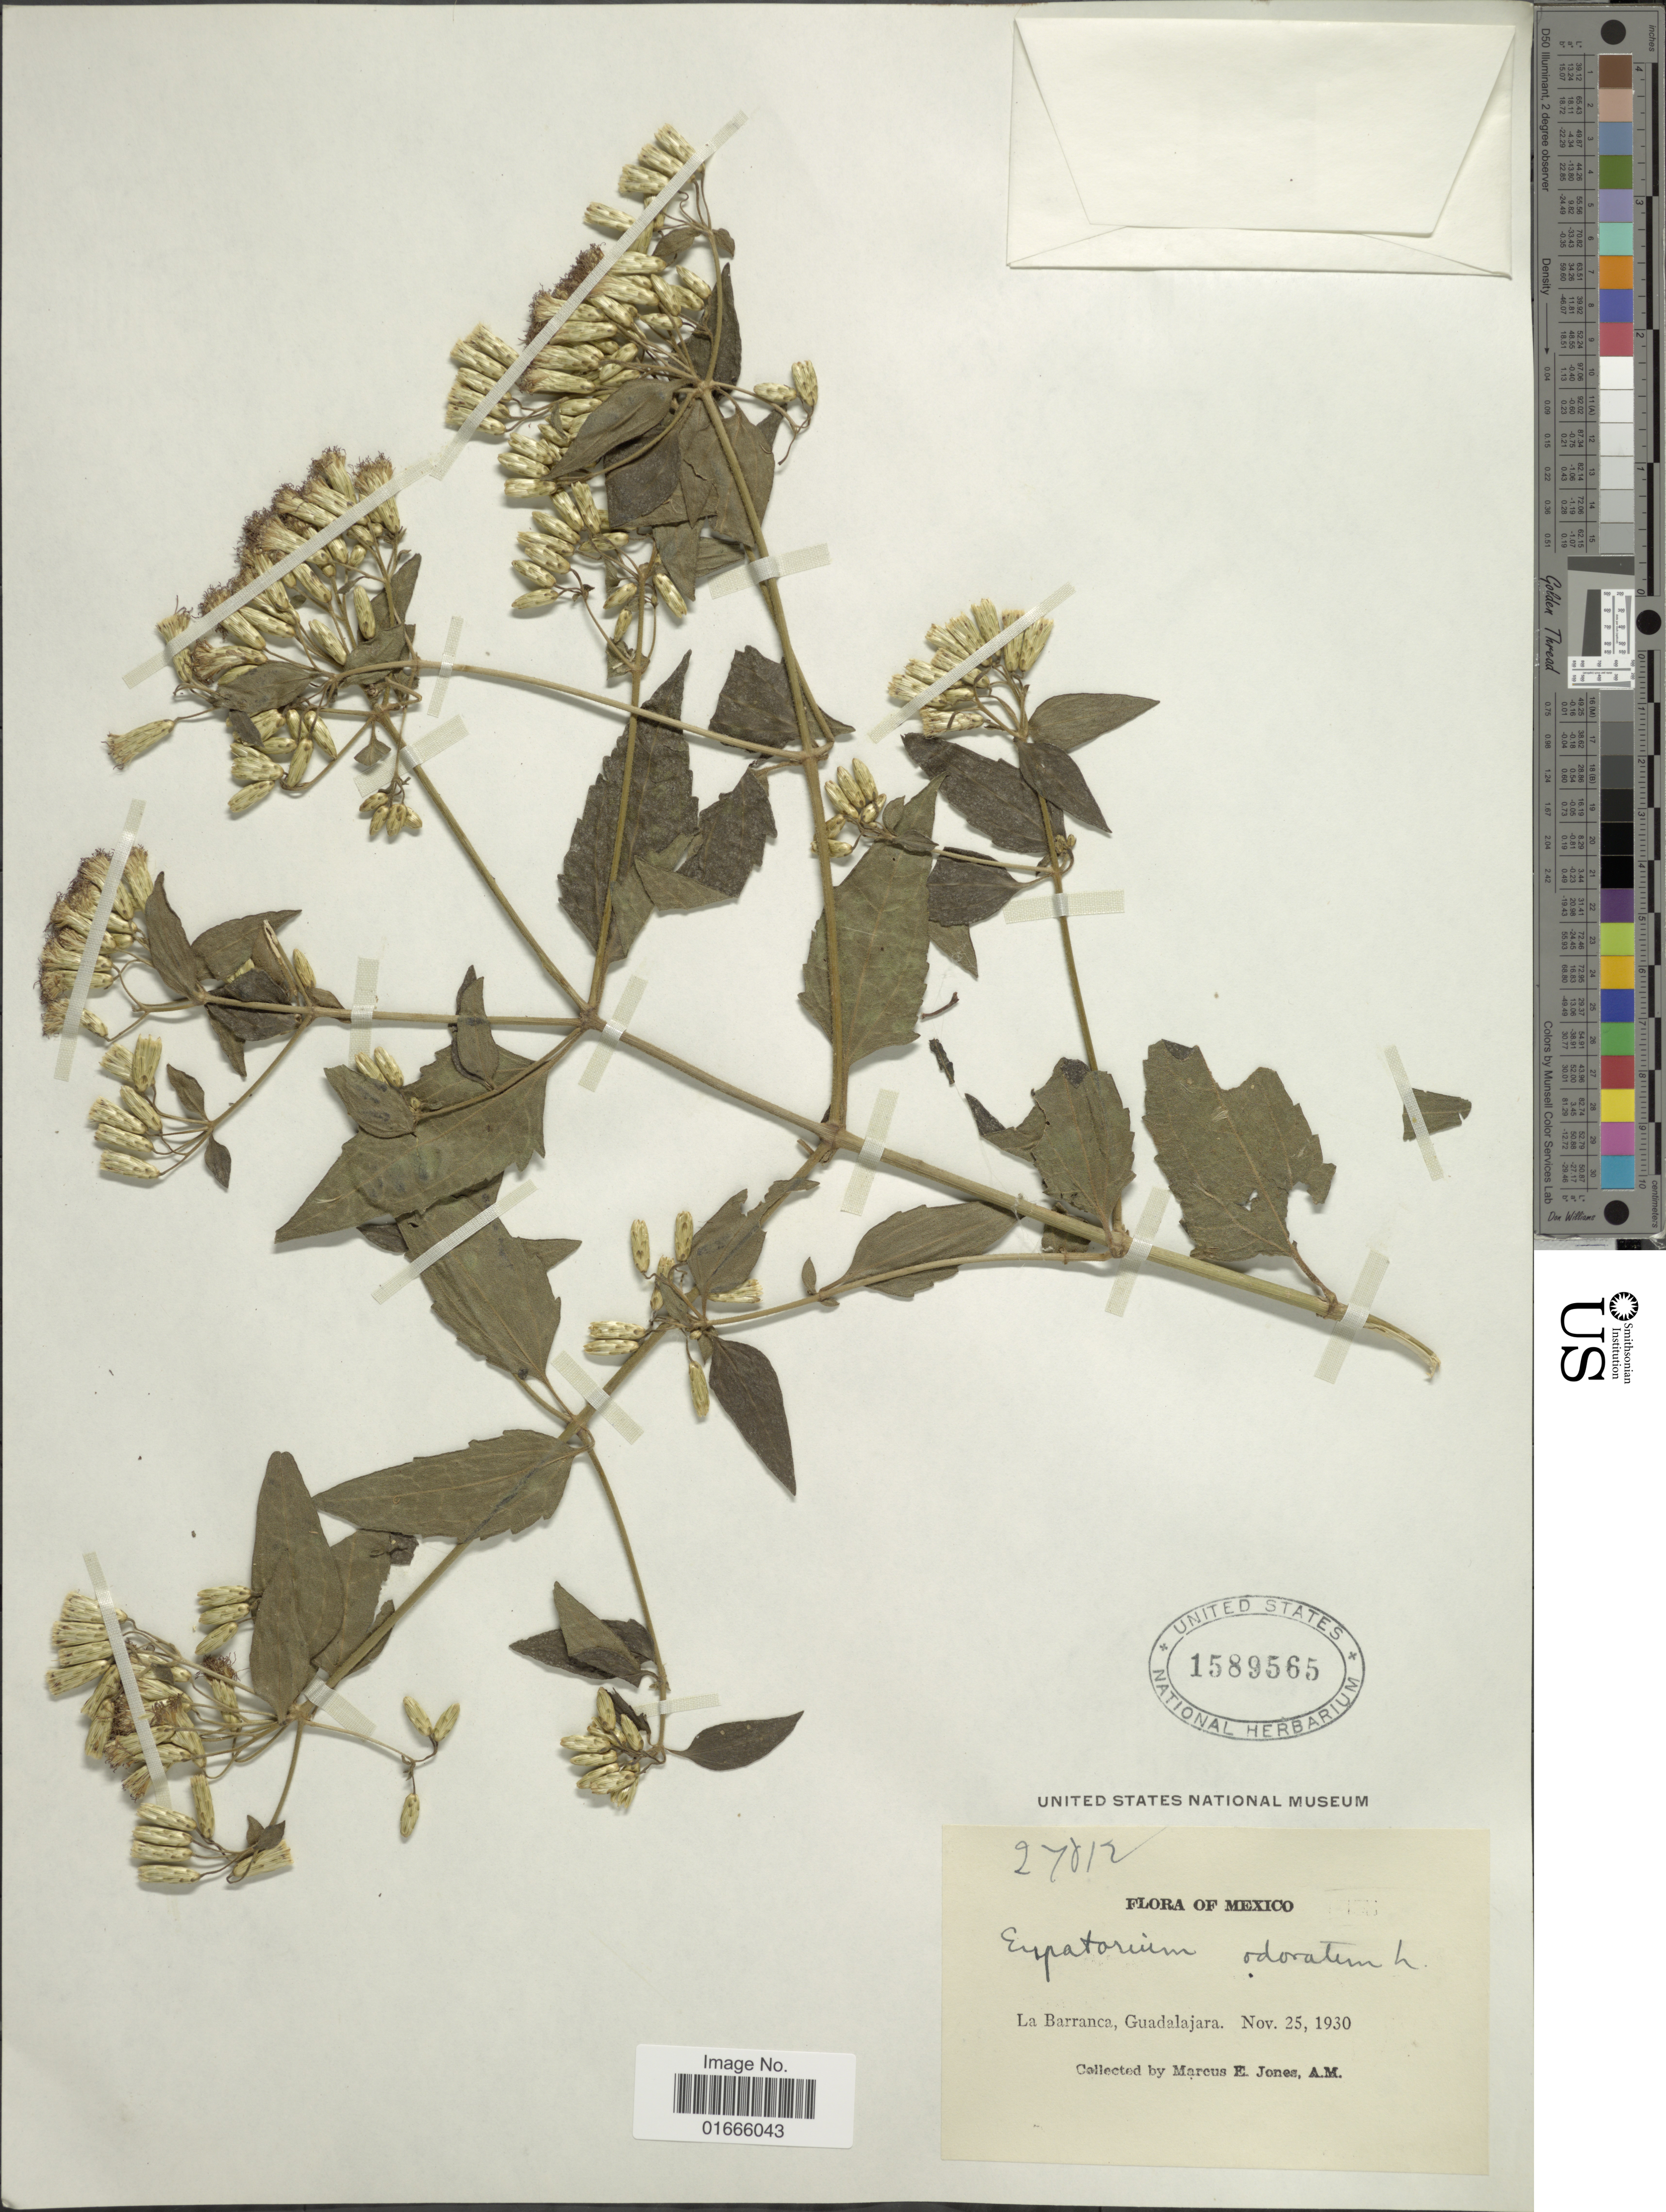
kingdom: Plantae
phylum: Tracheophyta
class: Magnoliopsida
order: Asterales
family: Asteraceae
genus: Chromolaena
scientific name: Chromolaena odorata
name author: (L.) R.M. King & H. Rob.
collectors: M. E. Jones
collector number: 27012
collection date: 1930-11-25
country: Mexico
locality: La Barranca, Guadalajara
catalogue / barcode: US 1589565